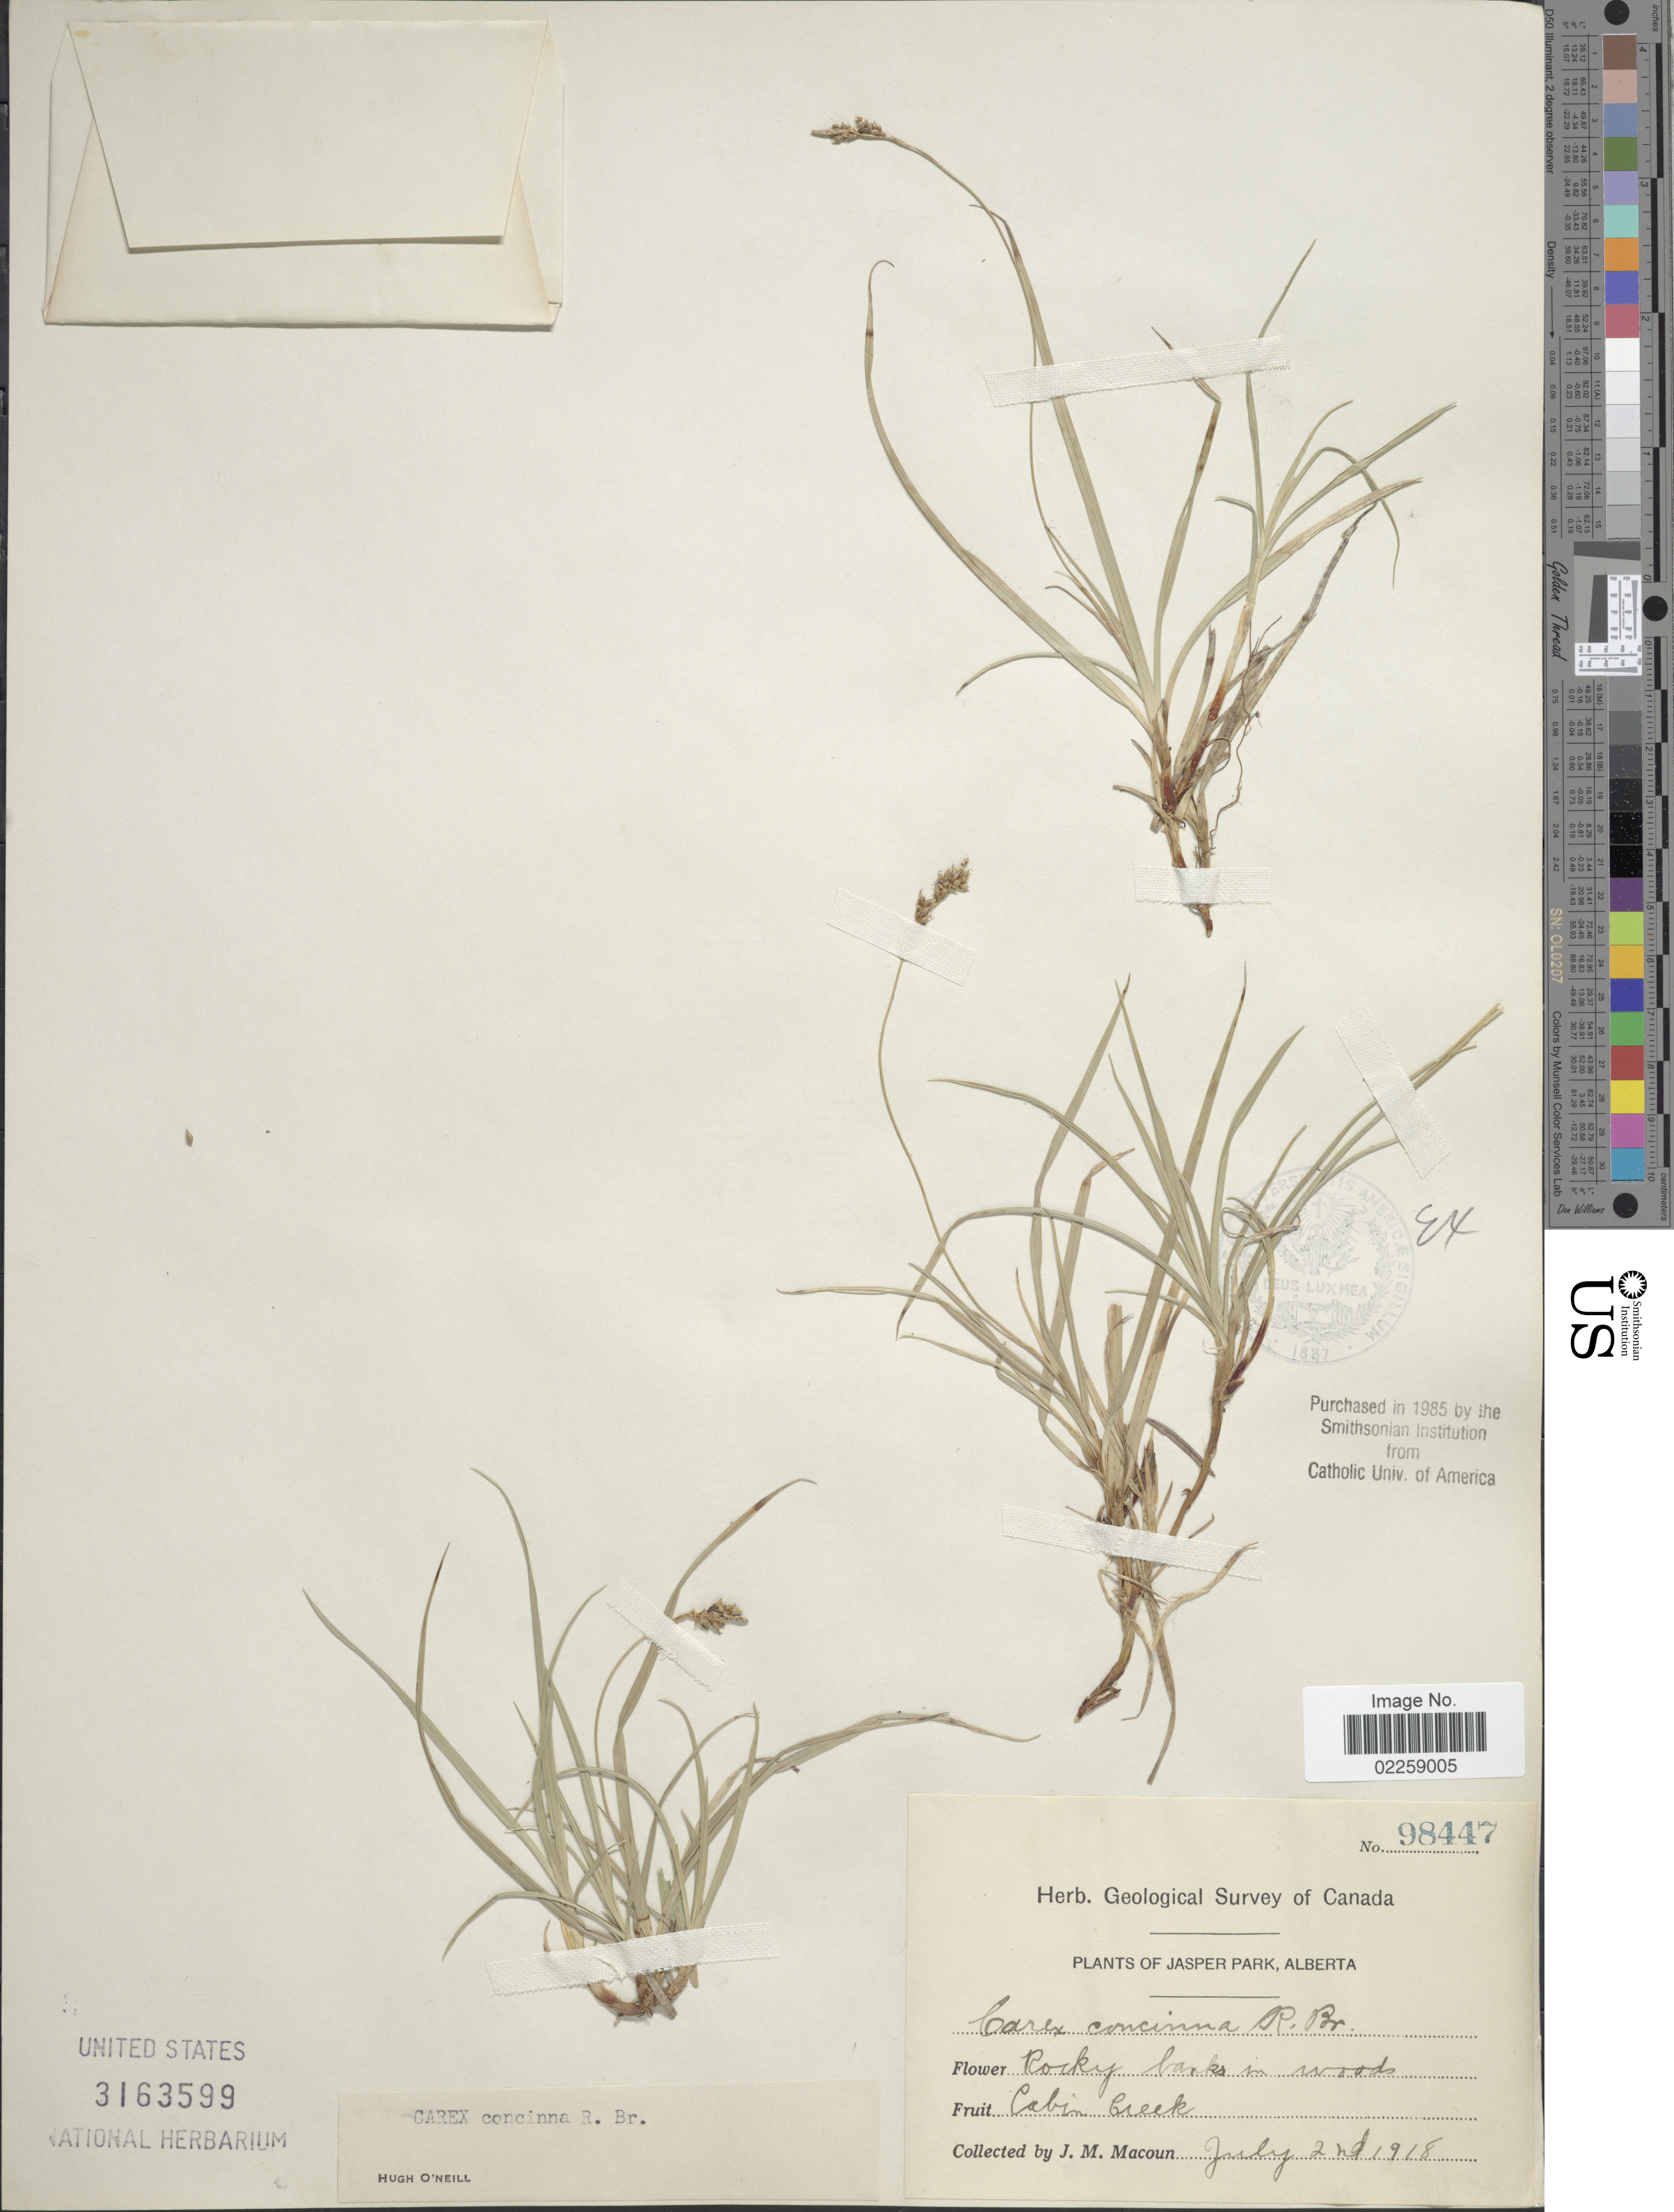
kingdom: Plantae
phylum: Tracheophyta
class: Liliopsida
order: Poales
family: Cyperaceae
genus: Carex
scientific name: Carex concinna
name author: R. Br.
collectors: J. M. Macoun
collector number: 98447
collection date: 1918-07-02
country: Canada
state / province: Alberta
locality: Cabin Creek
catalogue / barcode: US 3163599